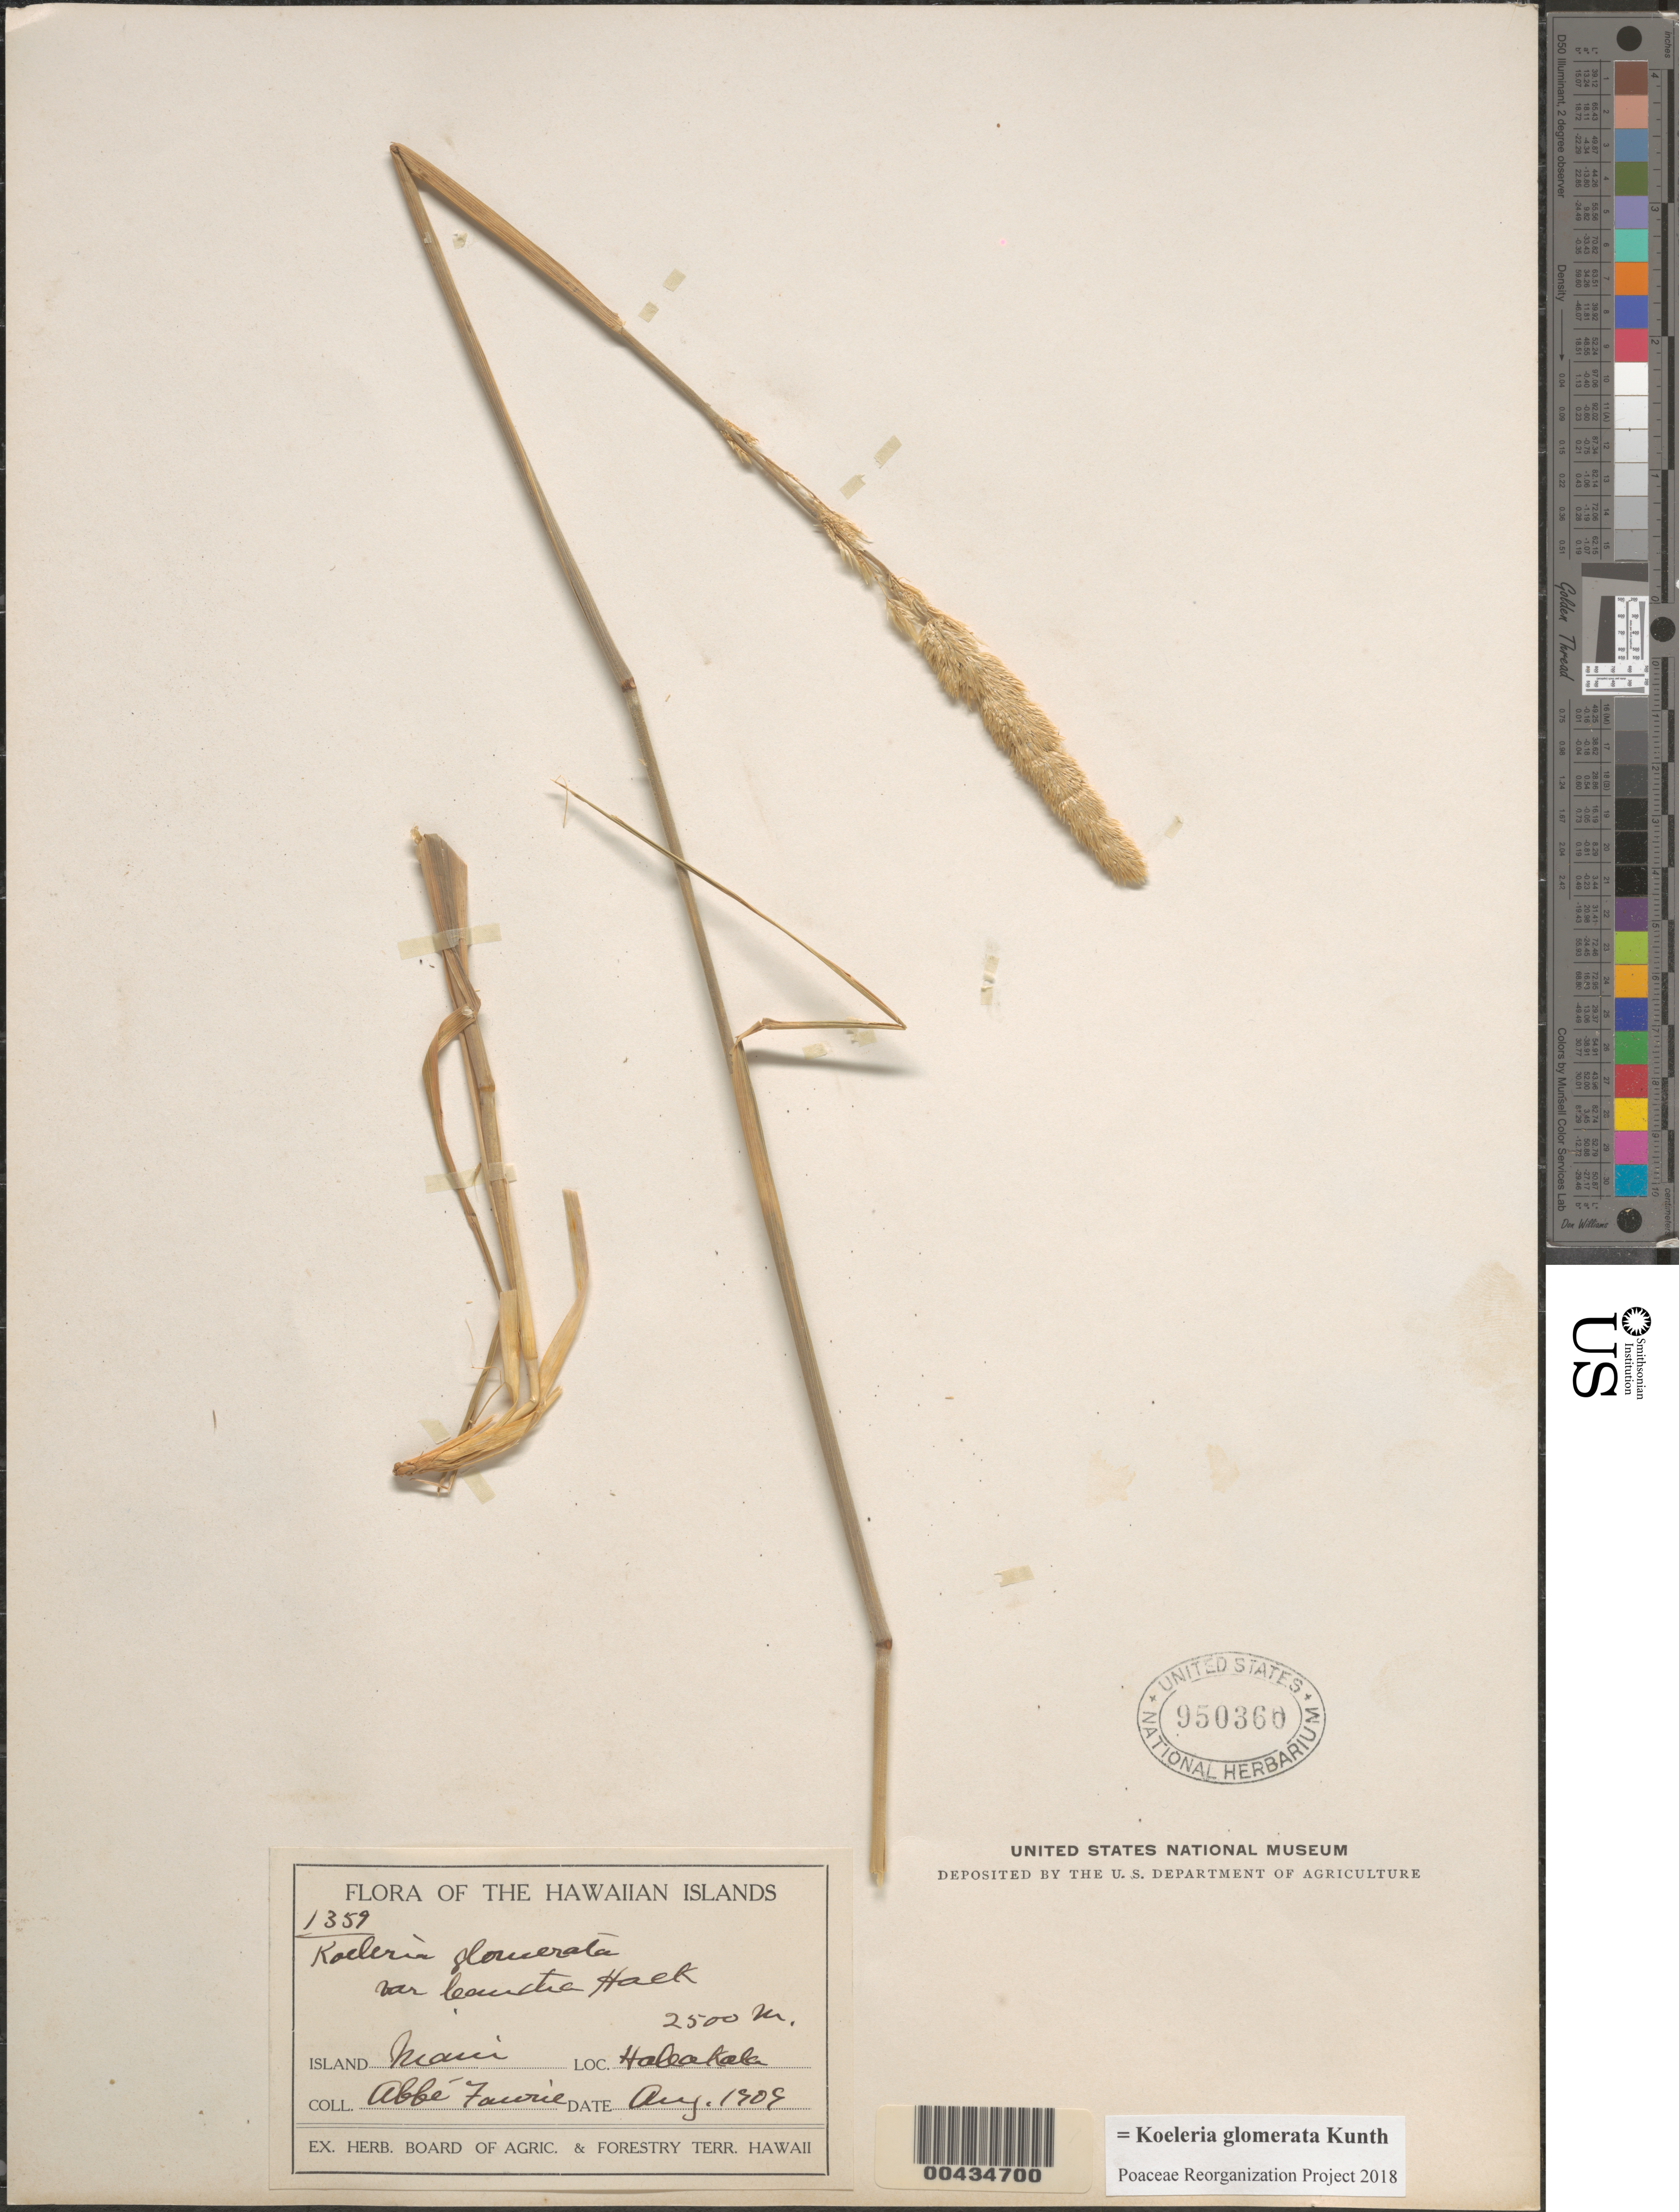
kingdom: Plantae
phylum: Tracheophyta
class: Liliopsida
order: Poales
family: Poaceae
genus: Koeleria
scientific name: Koeleria glomerata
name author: Kunth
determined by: Poaceae Reorganization Project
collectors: A. Faurie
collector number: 1359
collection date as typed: Aug 1909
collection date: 1909-08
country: United States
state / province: Hawaii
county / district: Maui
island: Maui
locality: Haleakala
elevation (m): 2500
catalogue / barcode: US 950360